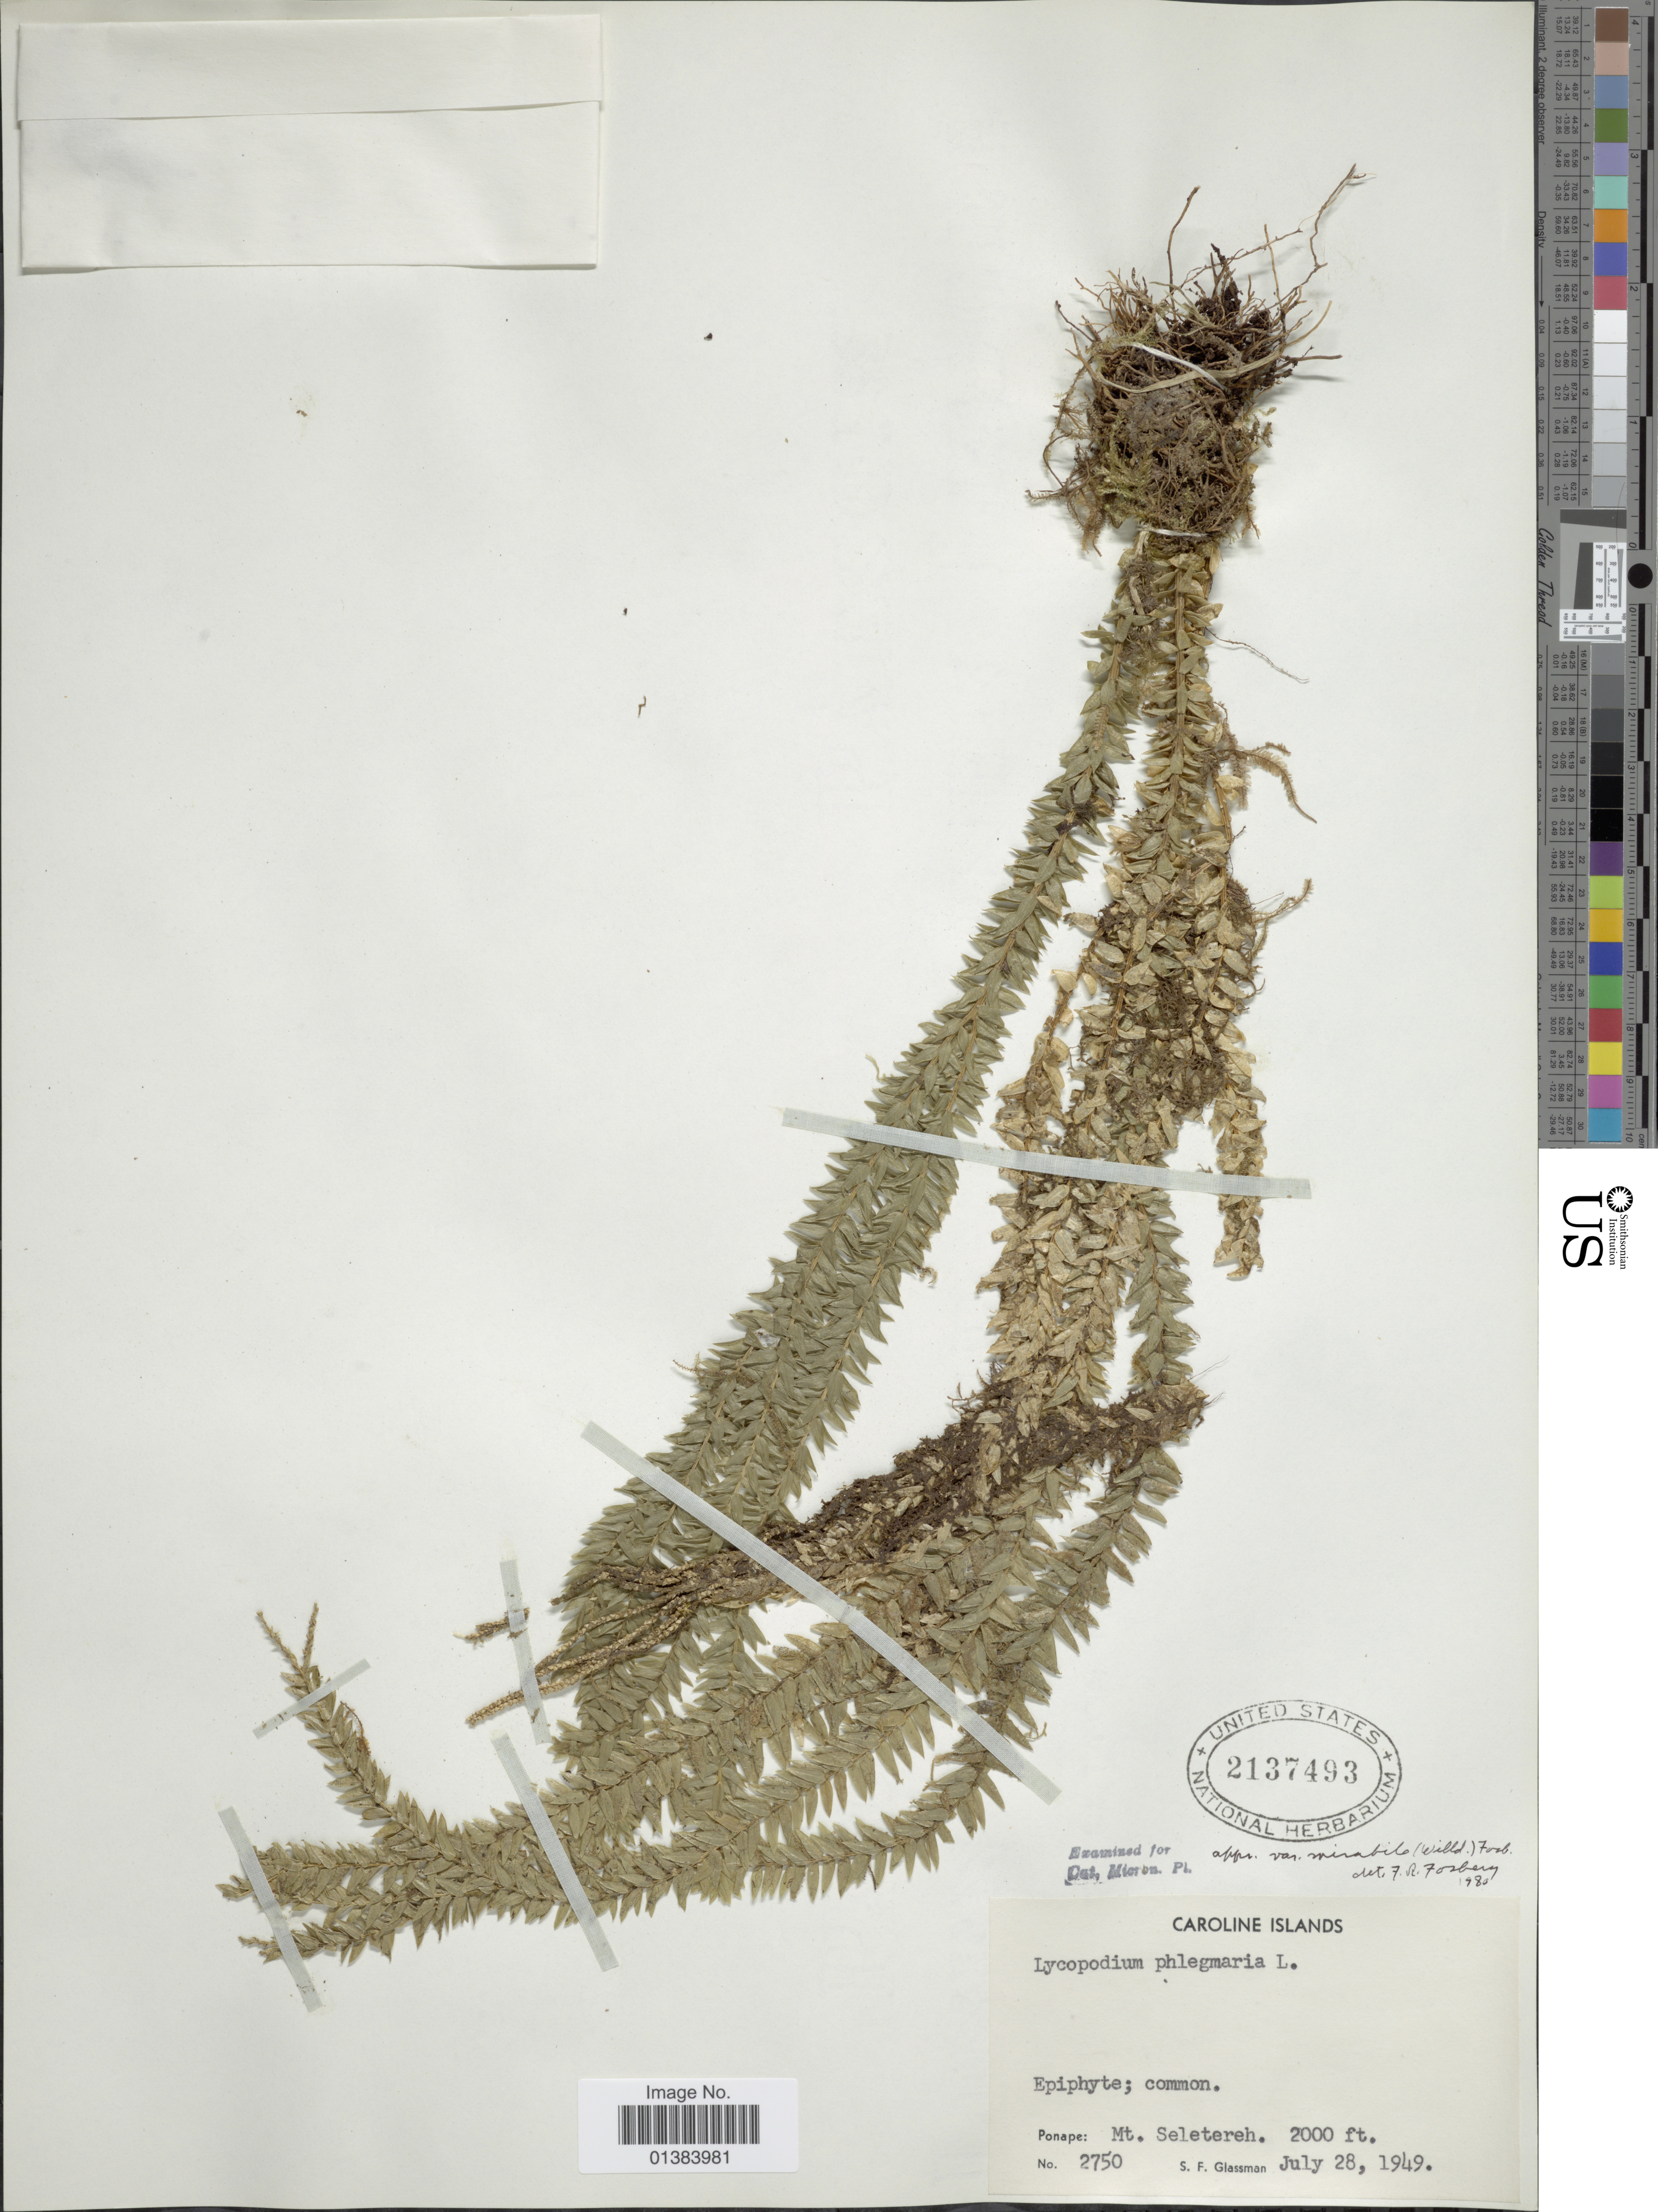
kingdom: Plantae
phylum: Tracheophyta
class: Lycopodiopsida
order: Lycopodiales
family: Lycopodiaceae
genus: Phlegmariurus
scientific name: Phlegmariurus mirabilis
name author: (Willd.) A. R. Field & Testo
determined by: Field, A. R.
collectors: S. F. Glassman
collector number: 2750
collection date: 1949-07-28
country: Micronesia, Federated States of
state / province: Pohnpei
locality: Ponape, Caroline Islands. Mt. Seletereh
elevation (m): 610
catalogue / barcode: US 2137493